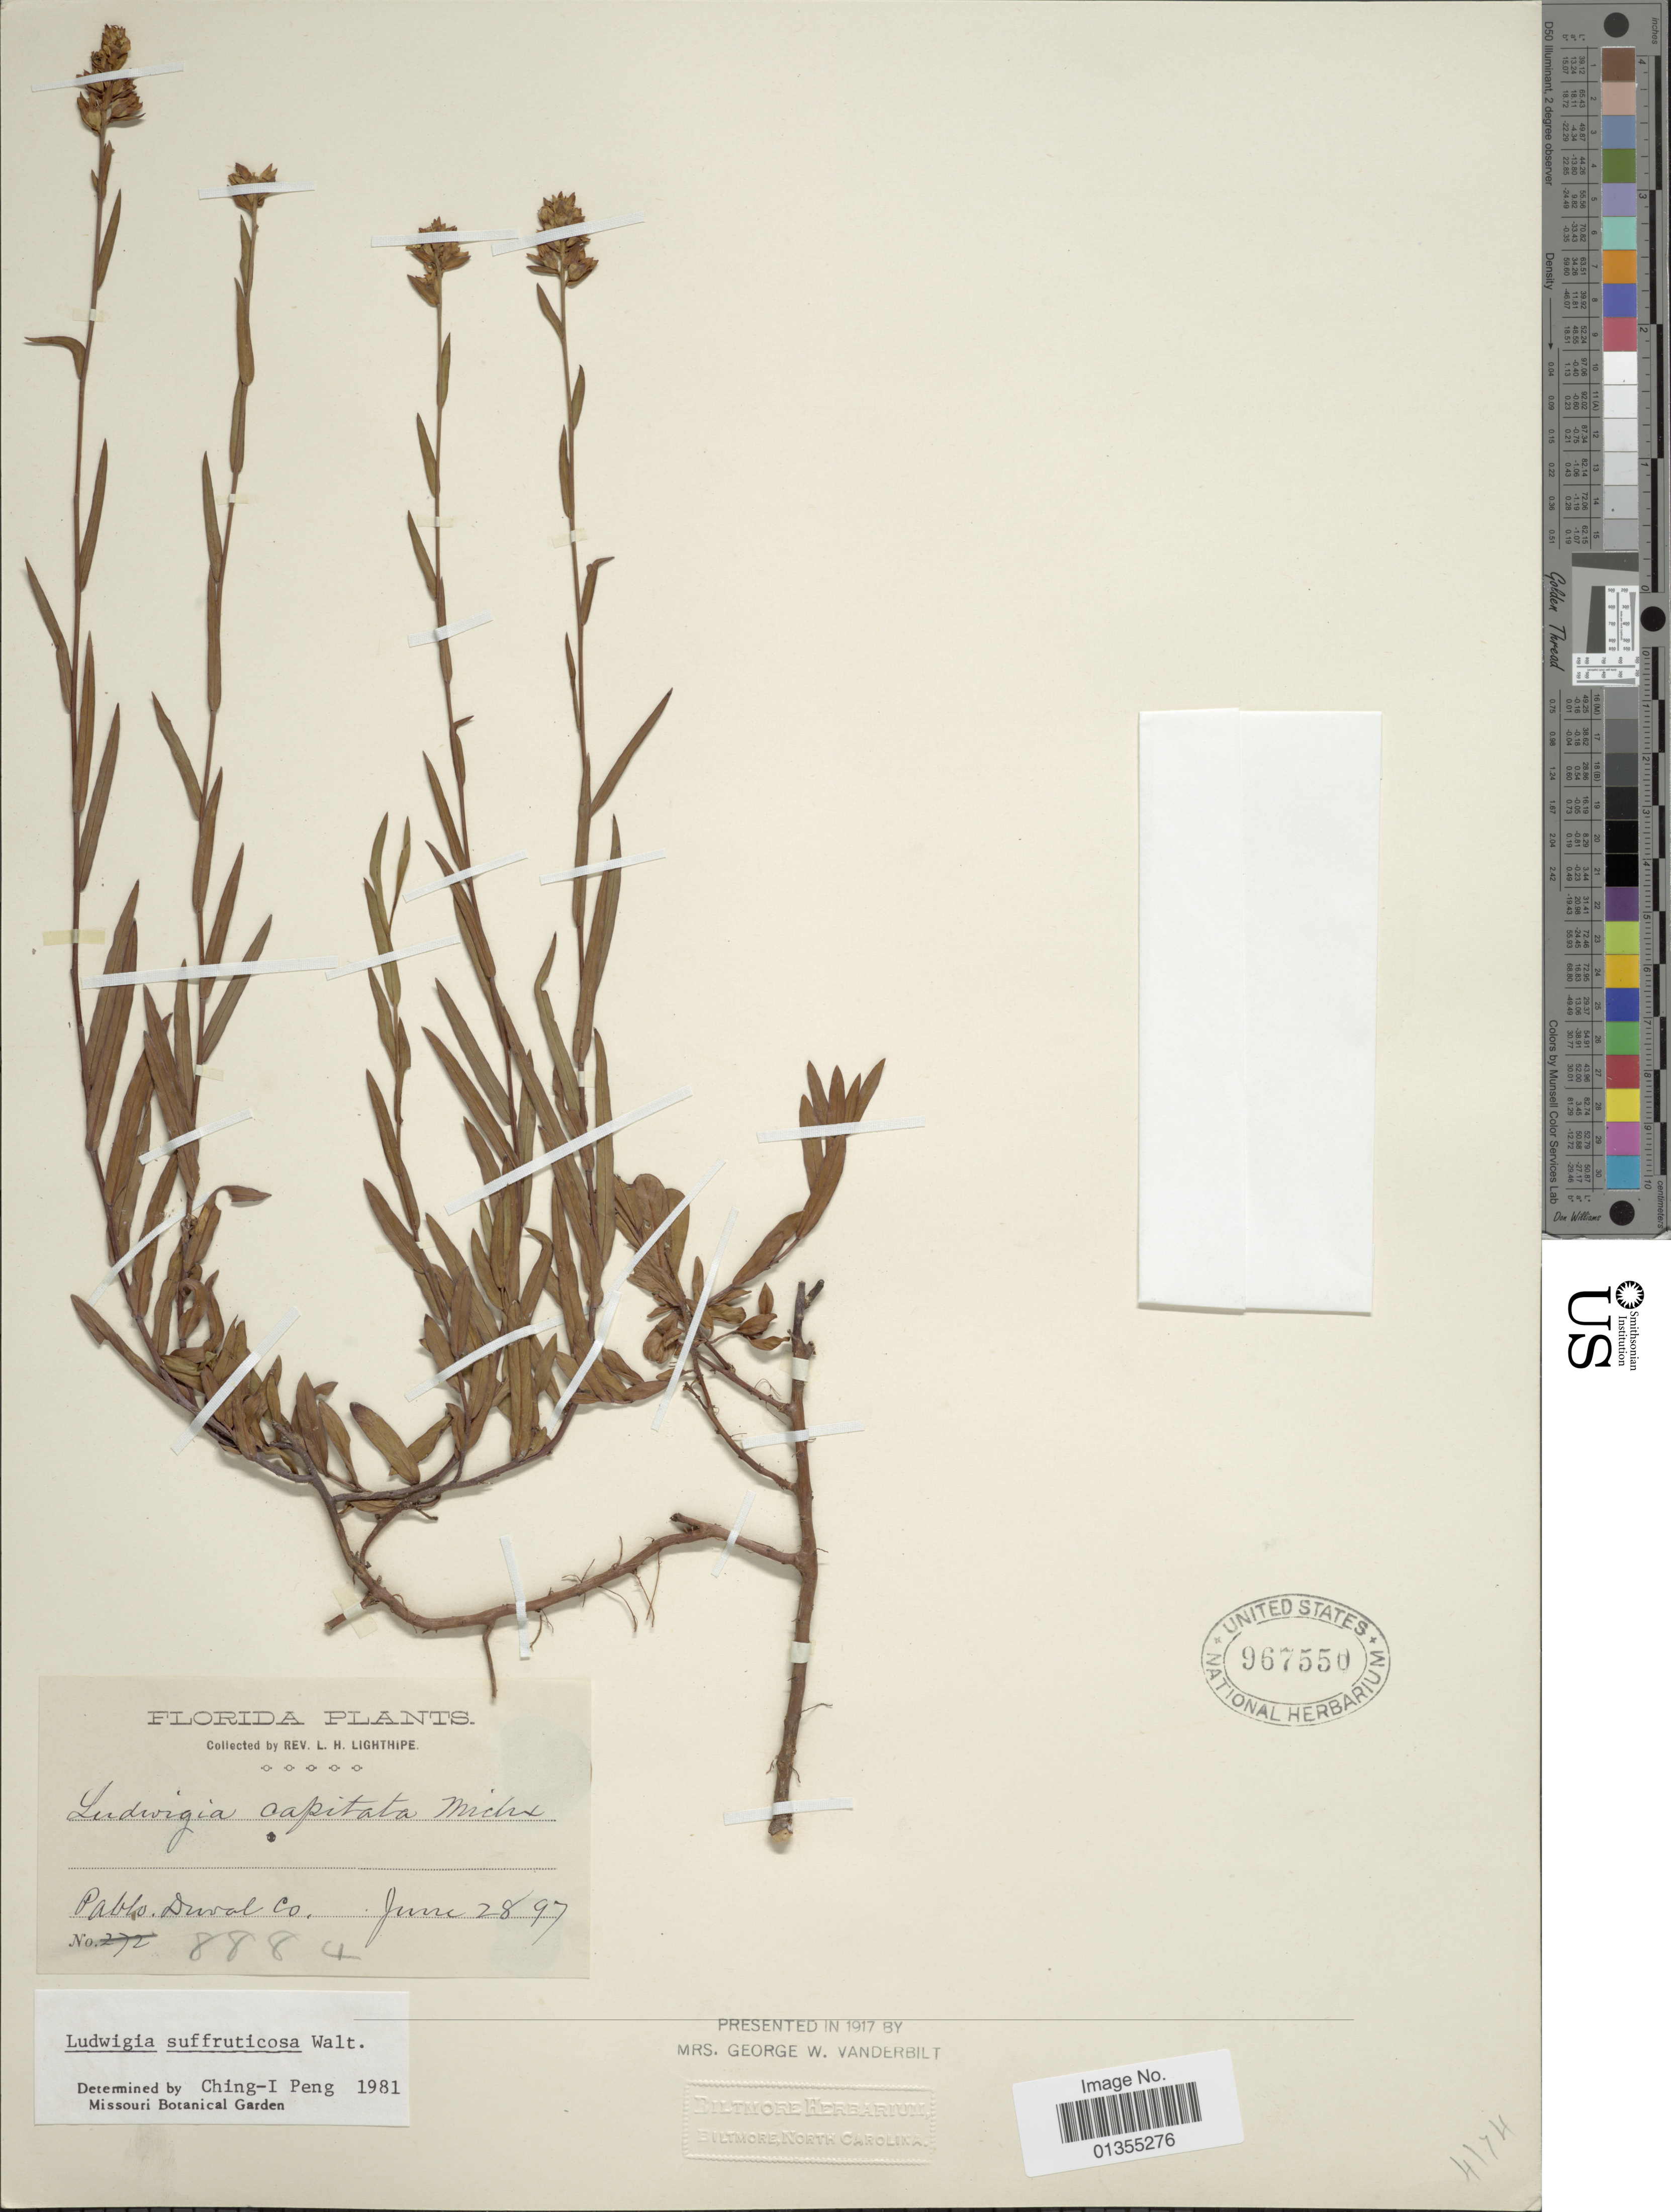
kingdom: Plantae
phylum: Tracheophyta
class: Magnoliopsida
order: Myrtales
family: Onagraceae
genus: Ludwigia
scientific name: Ludwigia suffruticosa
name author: Walter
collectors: L. H. Lighthipe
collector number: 8884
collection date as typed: Transcribed d/m/y: 28/6/97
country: United States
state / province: Florida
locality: Pablo, Duval Co.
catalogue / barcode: US 967550